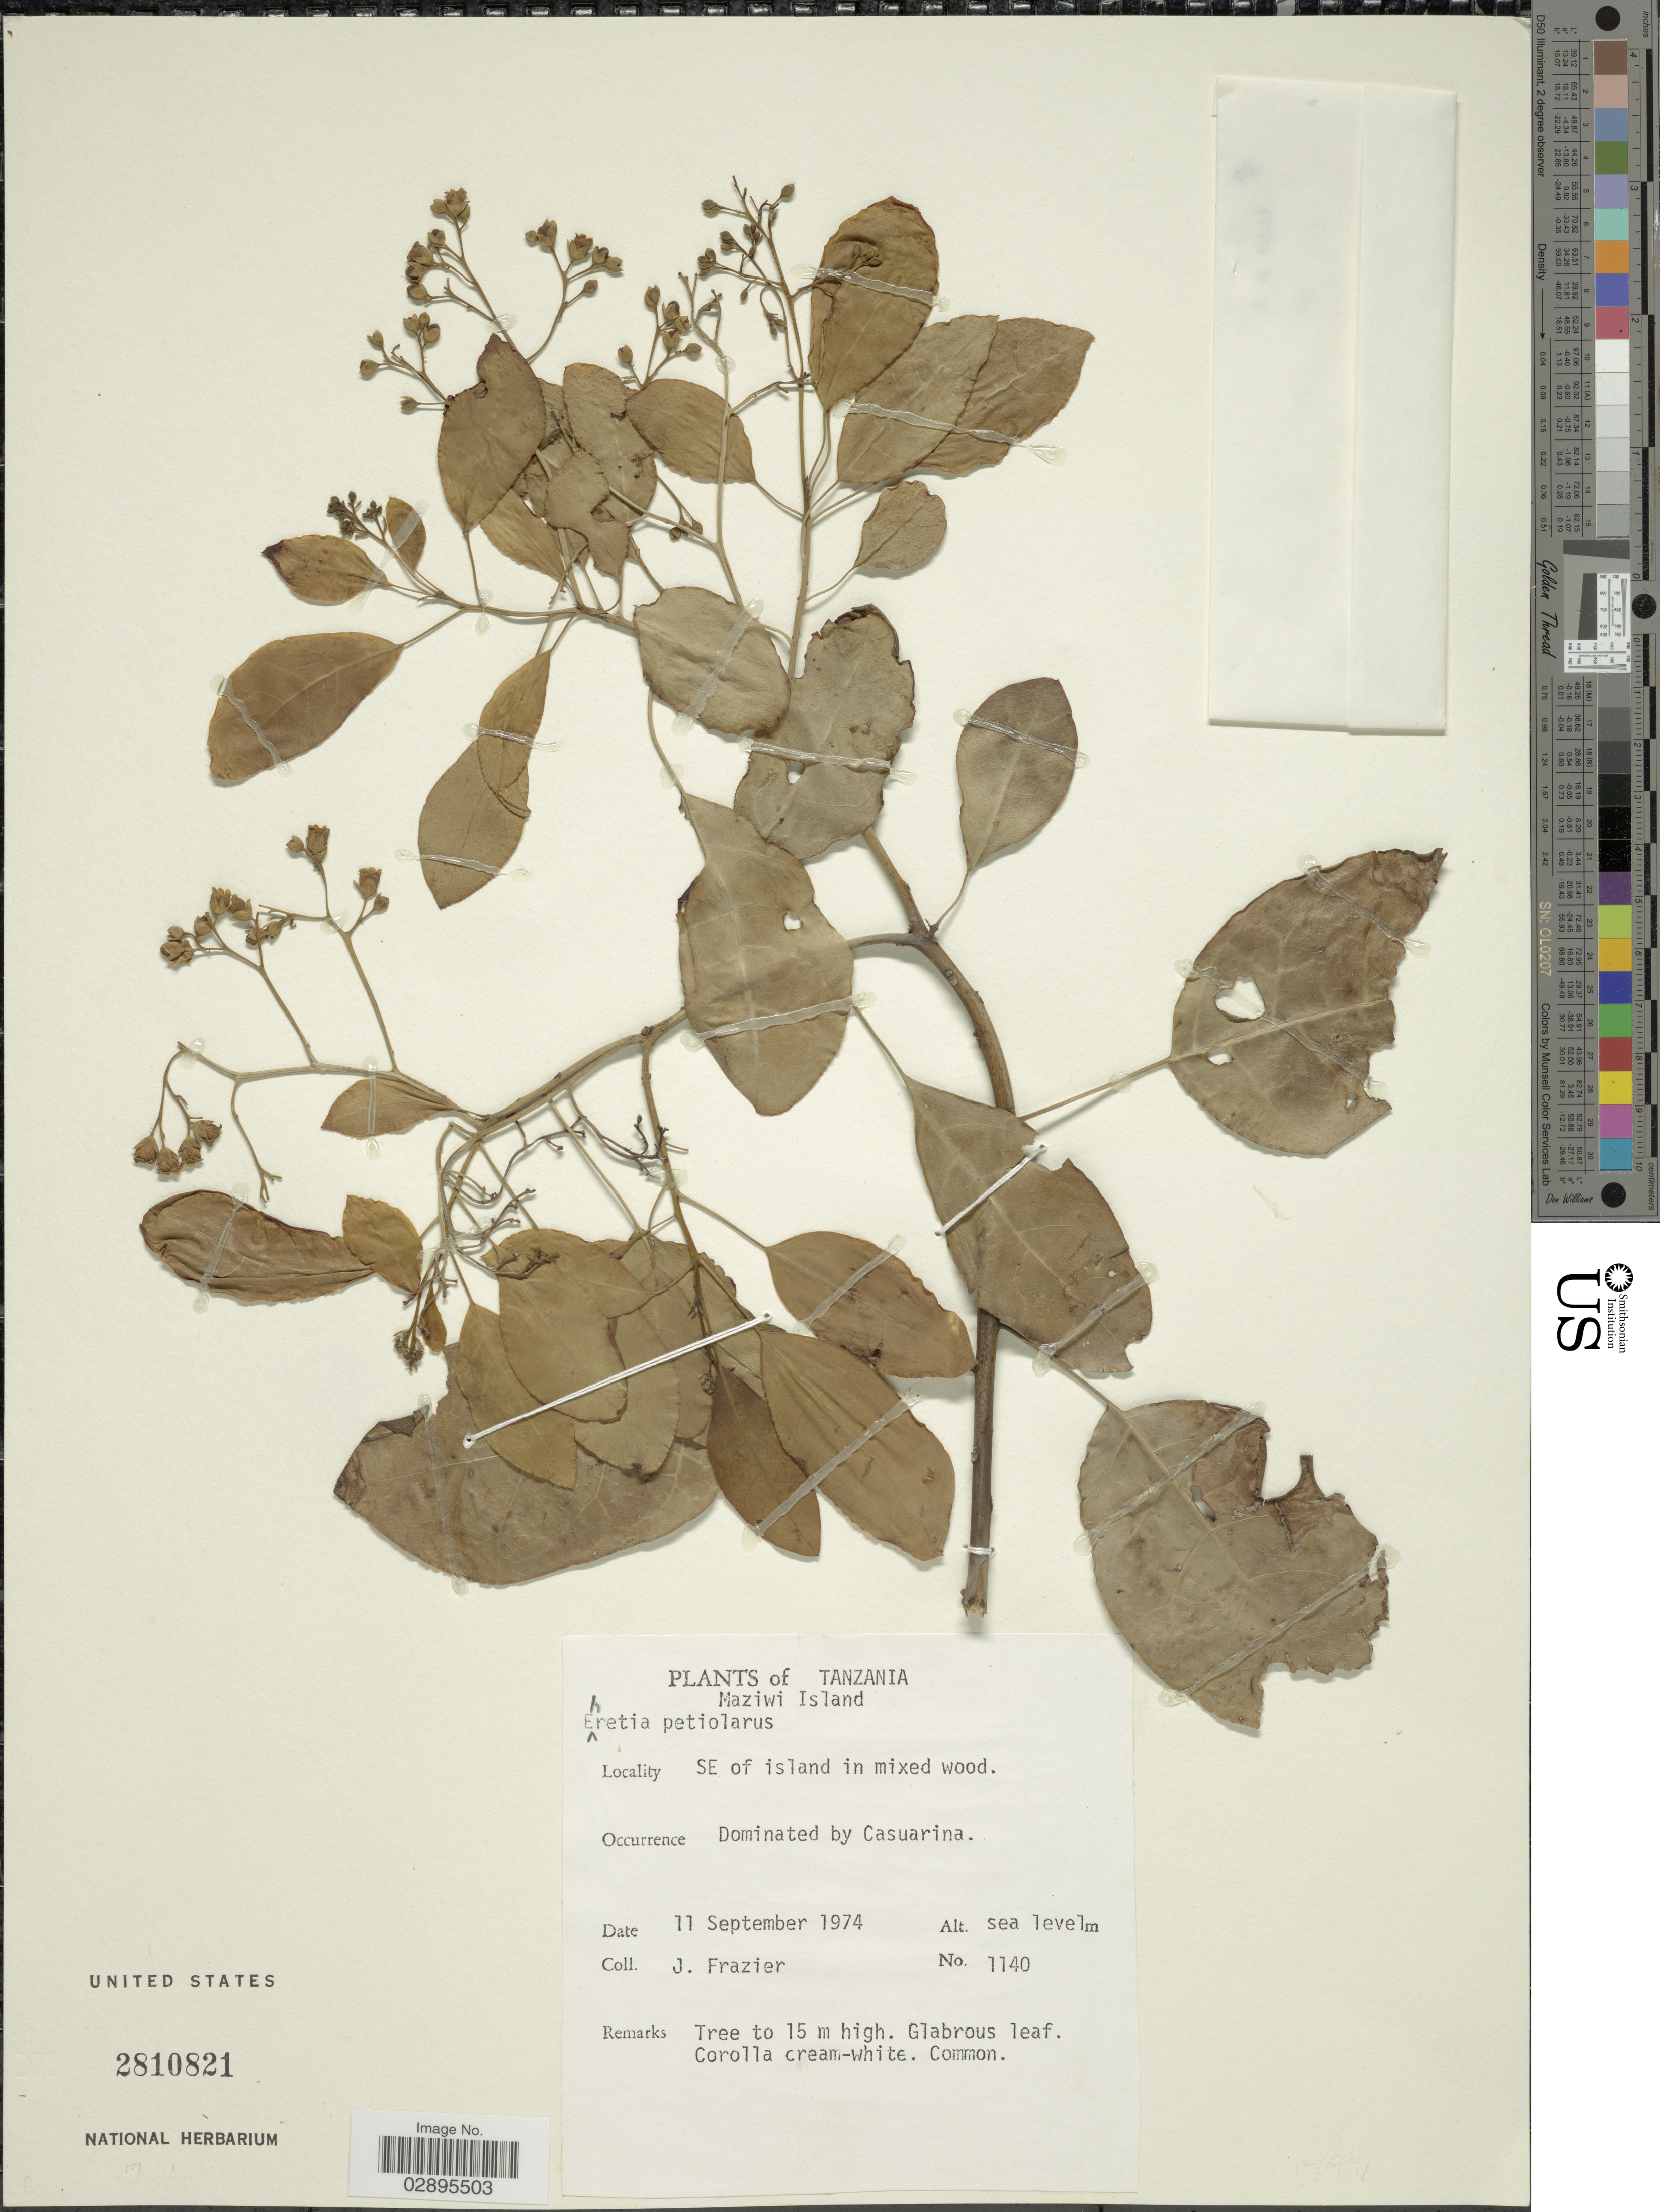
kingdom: Plantae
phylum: Tracheophyta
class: Magnoliopsida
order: Boraginales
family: Ehretiaceae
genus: Ehretia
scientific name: Ehretia petiolaris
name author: Lam.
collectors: J. Frazier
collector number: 1140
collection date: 1974-09-11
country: Tanzania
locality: Maziwi Island. SE of island in mixed wood.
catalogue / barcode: US 2810821